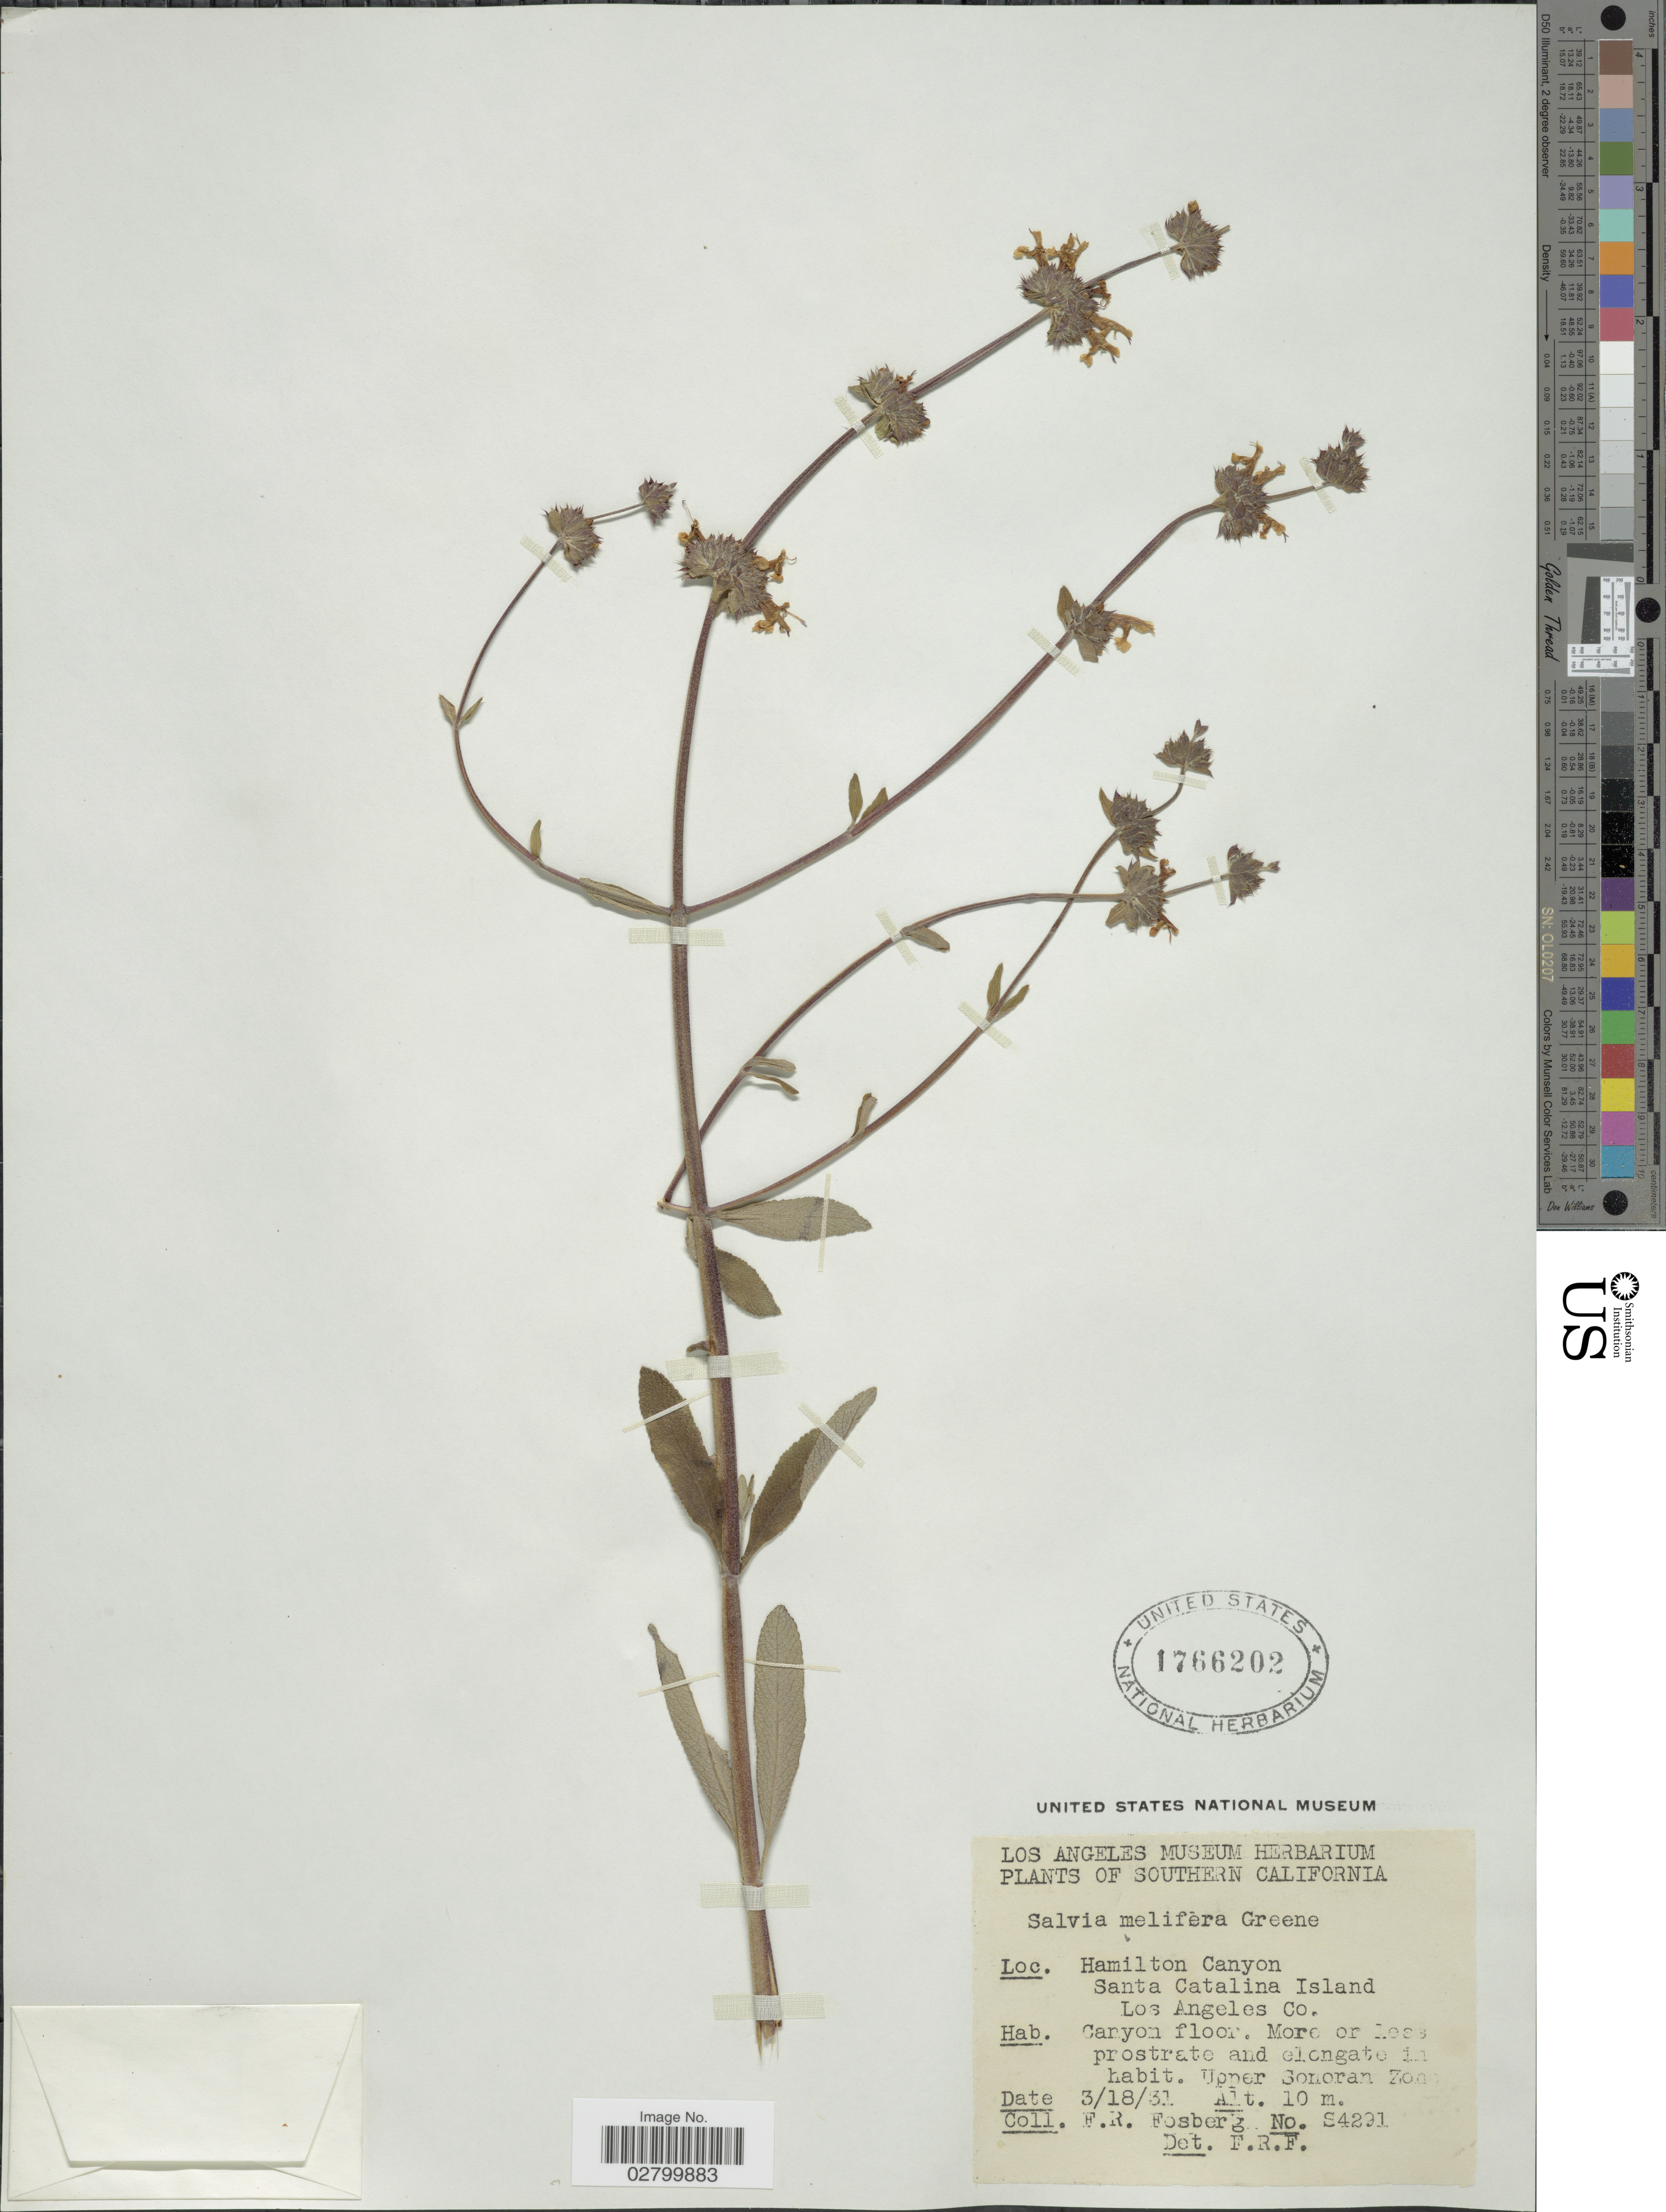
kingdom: Plantae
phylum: Tracheophyta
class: Magnoliopsida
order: Lamiales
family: Lamiaceae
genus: Salvia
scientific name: Salvia mellifera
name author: Greene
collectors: F. R. Fosberg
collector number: S4291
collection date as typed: Transcribed d/m/y: 18/3/31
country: United States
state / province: California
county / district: Los Angeles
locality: Southern California. Hamilton Canyon. Santa Catalina Island. Los Angeles Co. Upper Sonoran Zone.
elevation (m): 10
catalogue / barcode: US 1766202